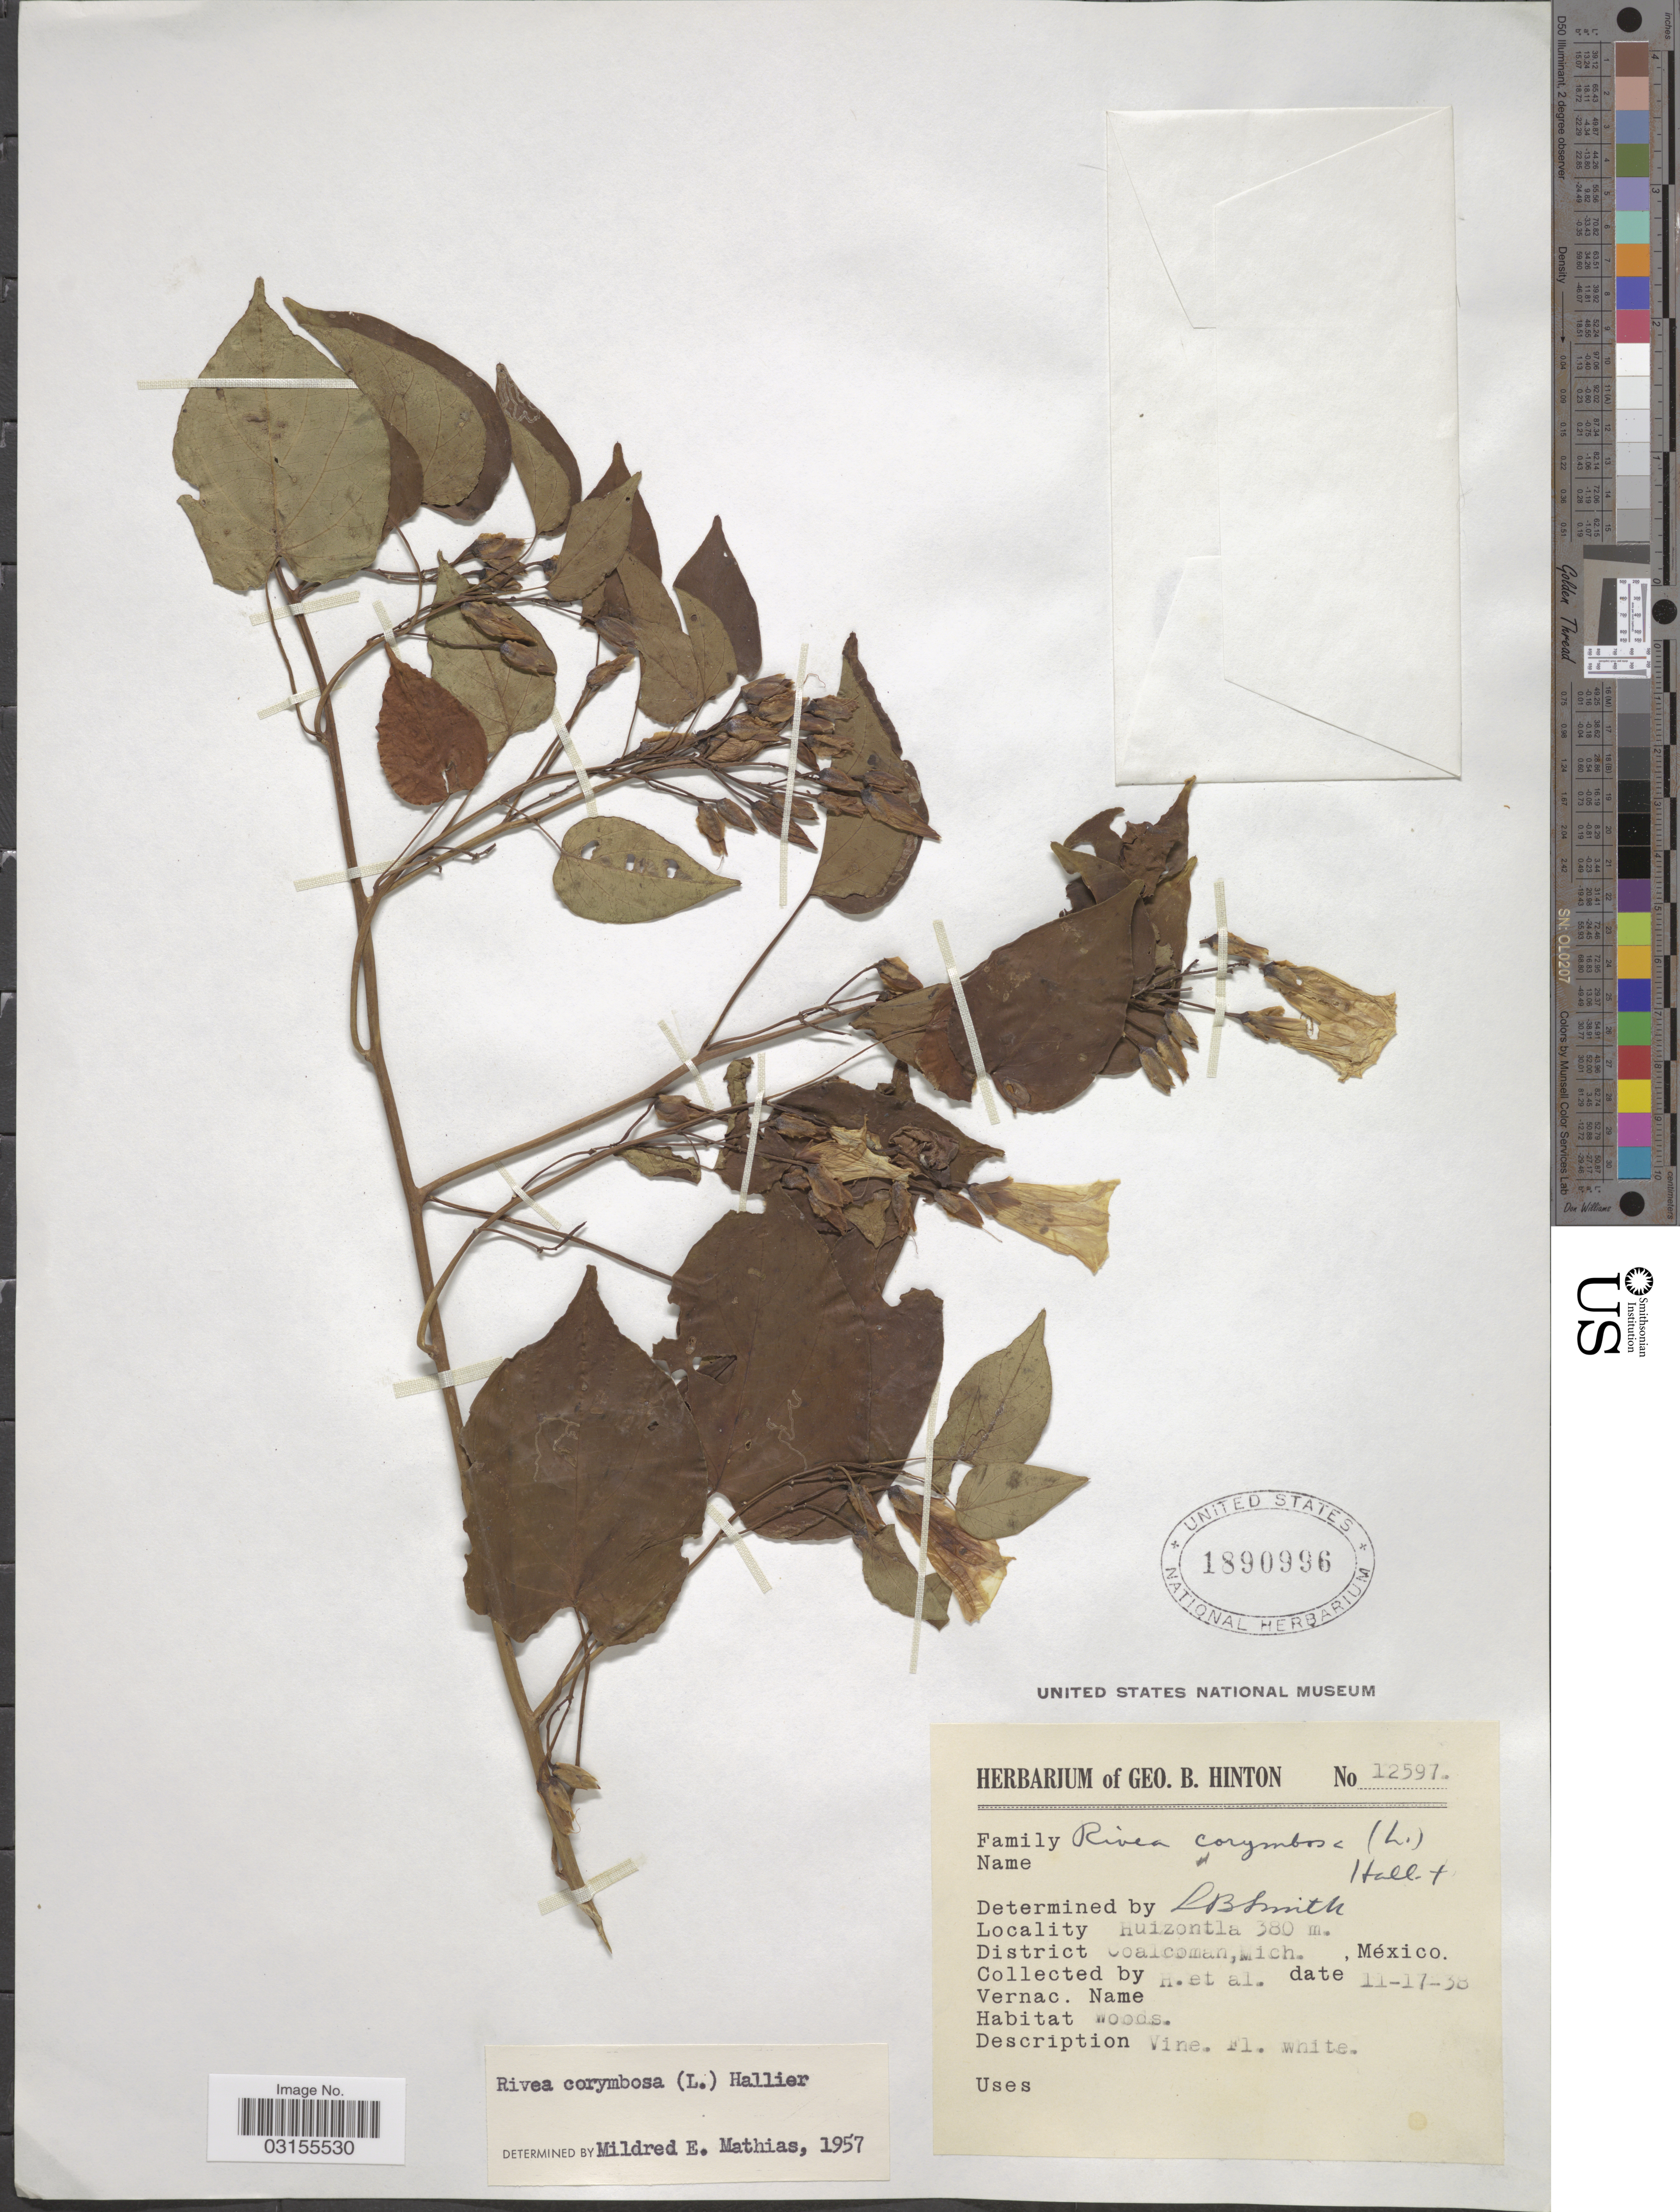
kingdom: Plantae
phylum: Tracheophyta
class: Magnoliopsida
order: Solanales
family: Convolvulaceae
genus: Turbina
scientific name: Turbina corymbosa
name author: (L.) Raf.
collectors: G. B. Hinton & et al.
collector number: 12597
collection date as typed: Transcribed d/m/y: 17/11/38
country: Mexico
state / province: Michoacán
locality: Huizontla. District Coalcoman.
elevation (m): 380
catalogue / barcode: US 1890996